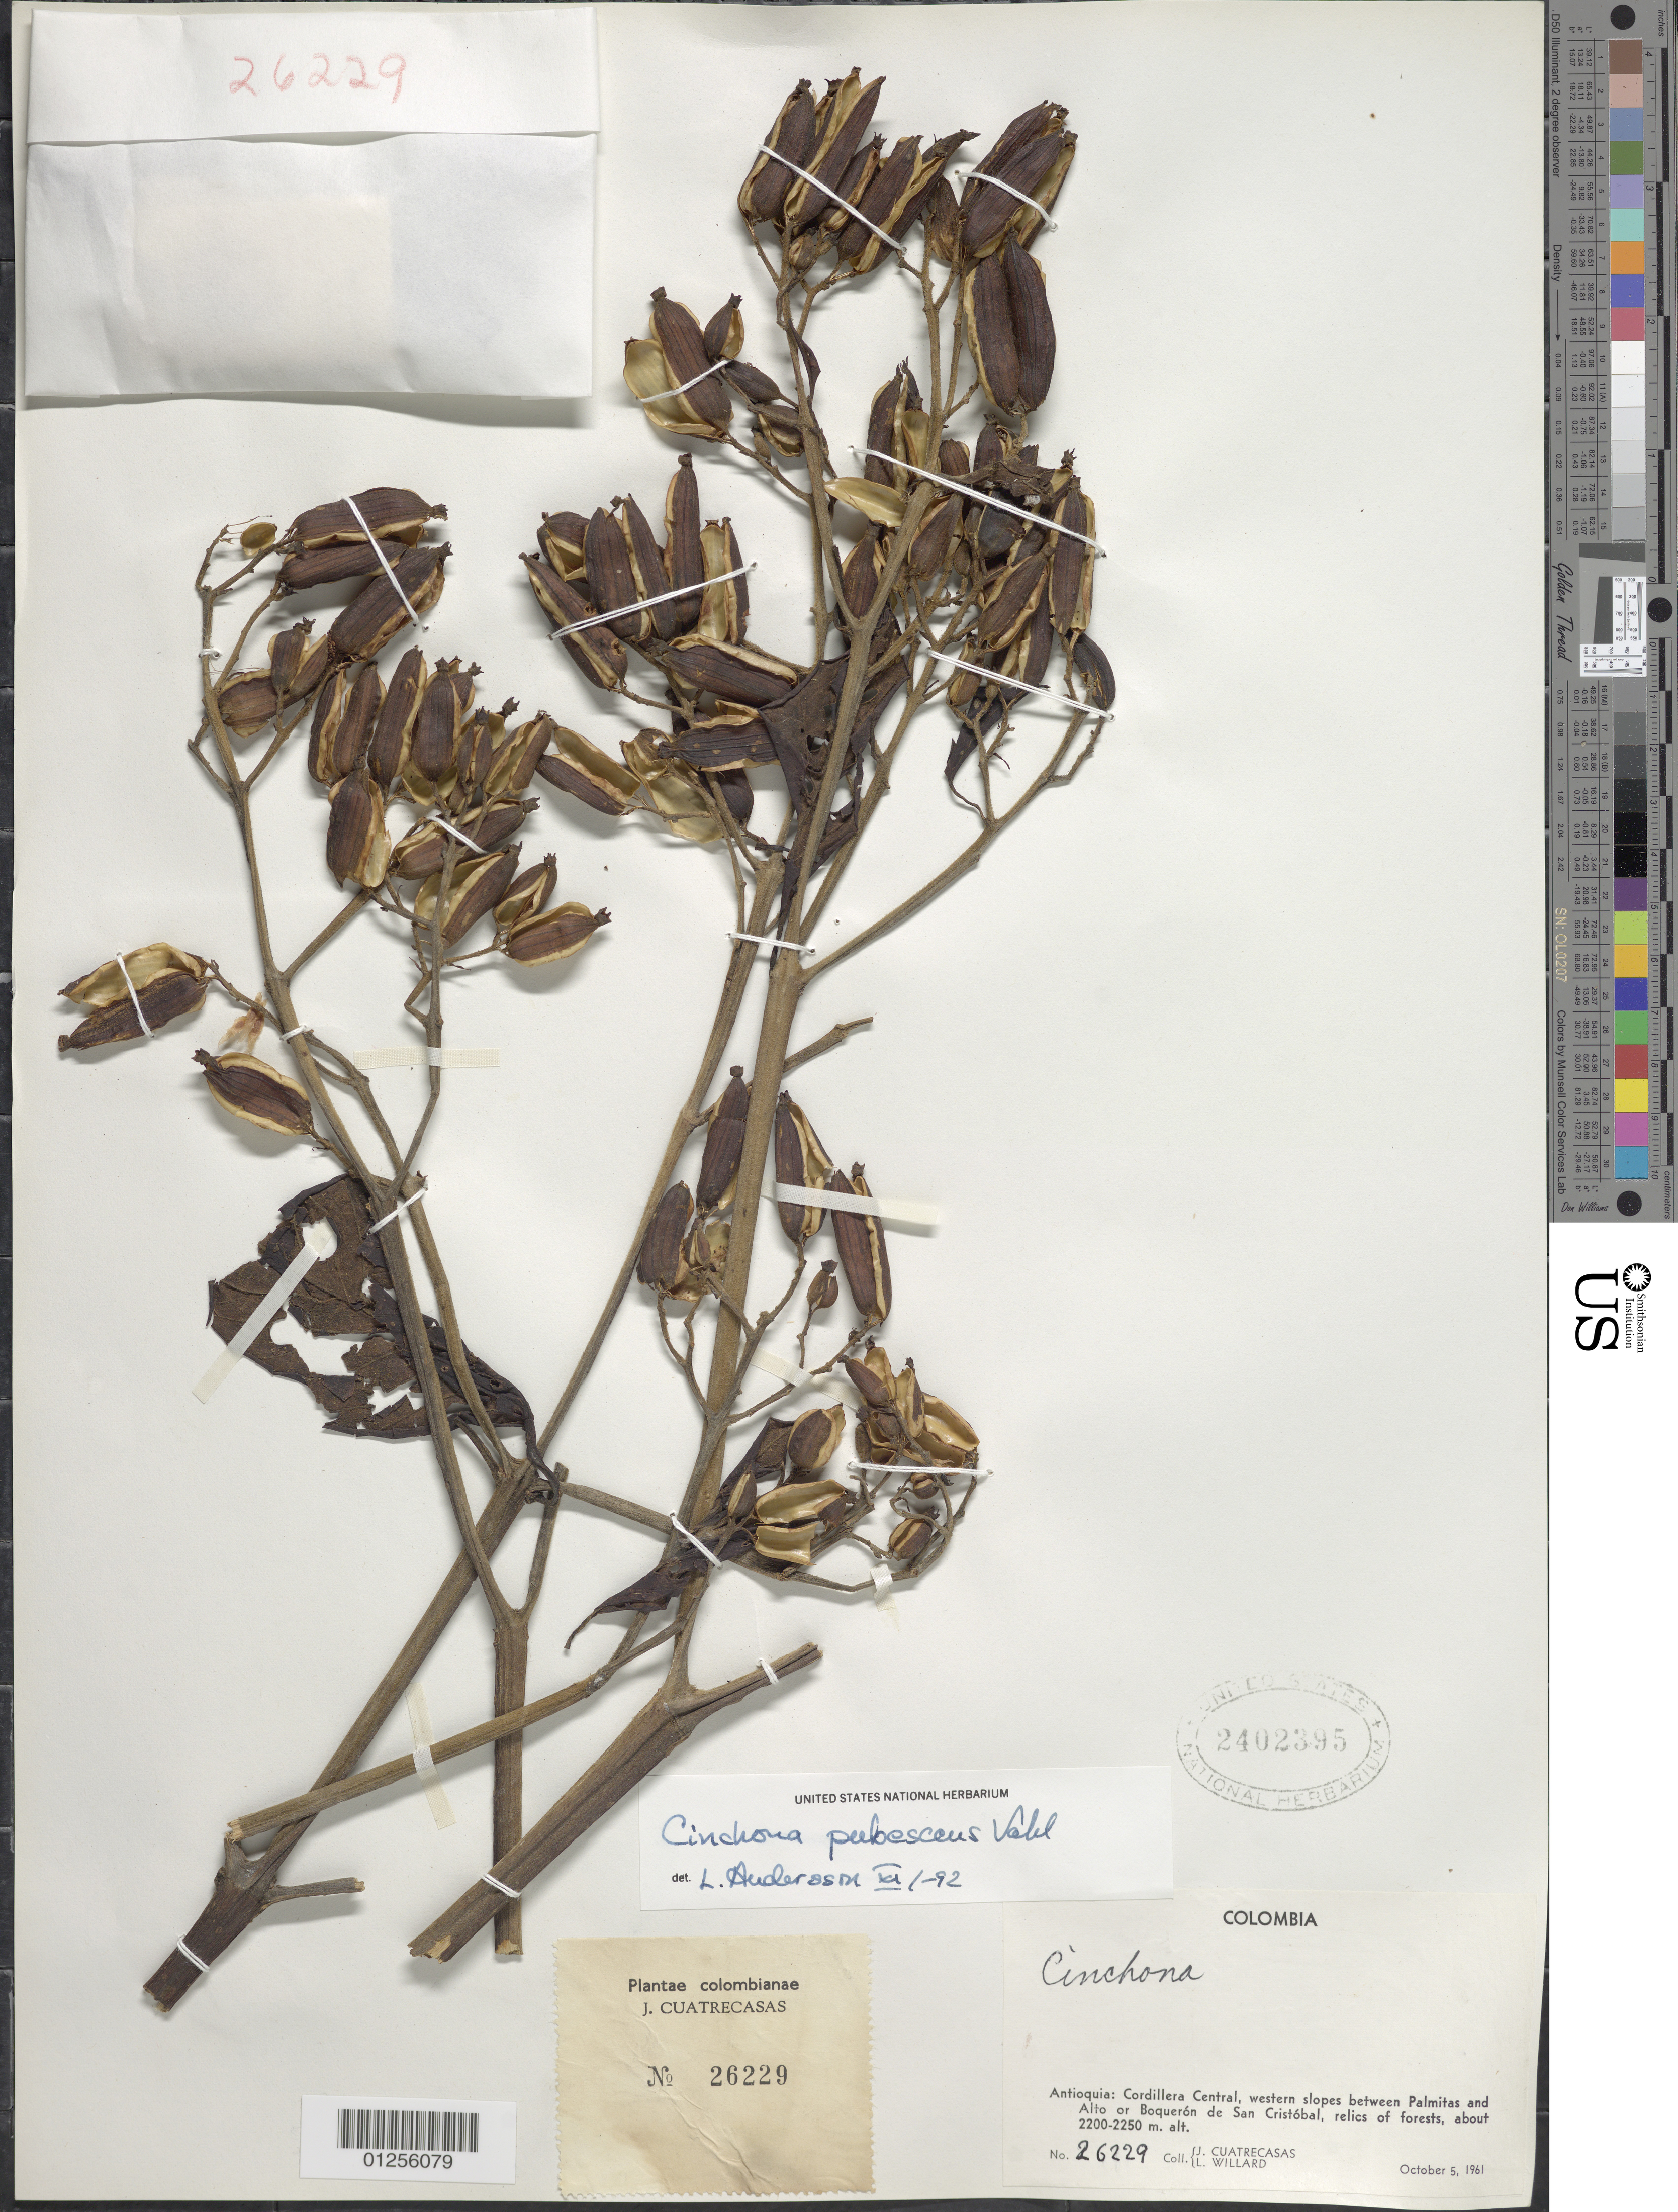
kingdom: Plantae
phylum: Tracheophyta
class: Magnoliopsida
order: Gentianales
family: Rubiaceae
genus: Cinchona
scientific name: Cinchona pubescens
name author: Vahl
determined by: Anderson, L.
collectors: J. Cuatrecasas & L. Willard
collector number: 26229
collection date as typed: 05 Oct 1961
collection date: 1961-10-05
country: Colombia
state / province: Antioquia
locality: Cordillera Central, western slopes between Palmitas and Alto or Boqueron de San Cristobal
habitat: Relics of forests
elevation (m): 2200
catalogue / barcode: US 2402395